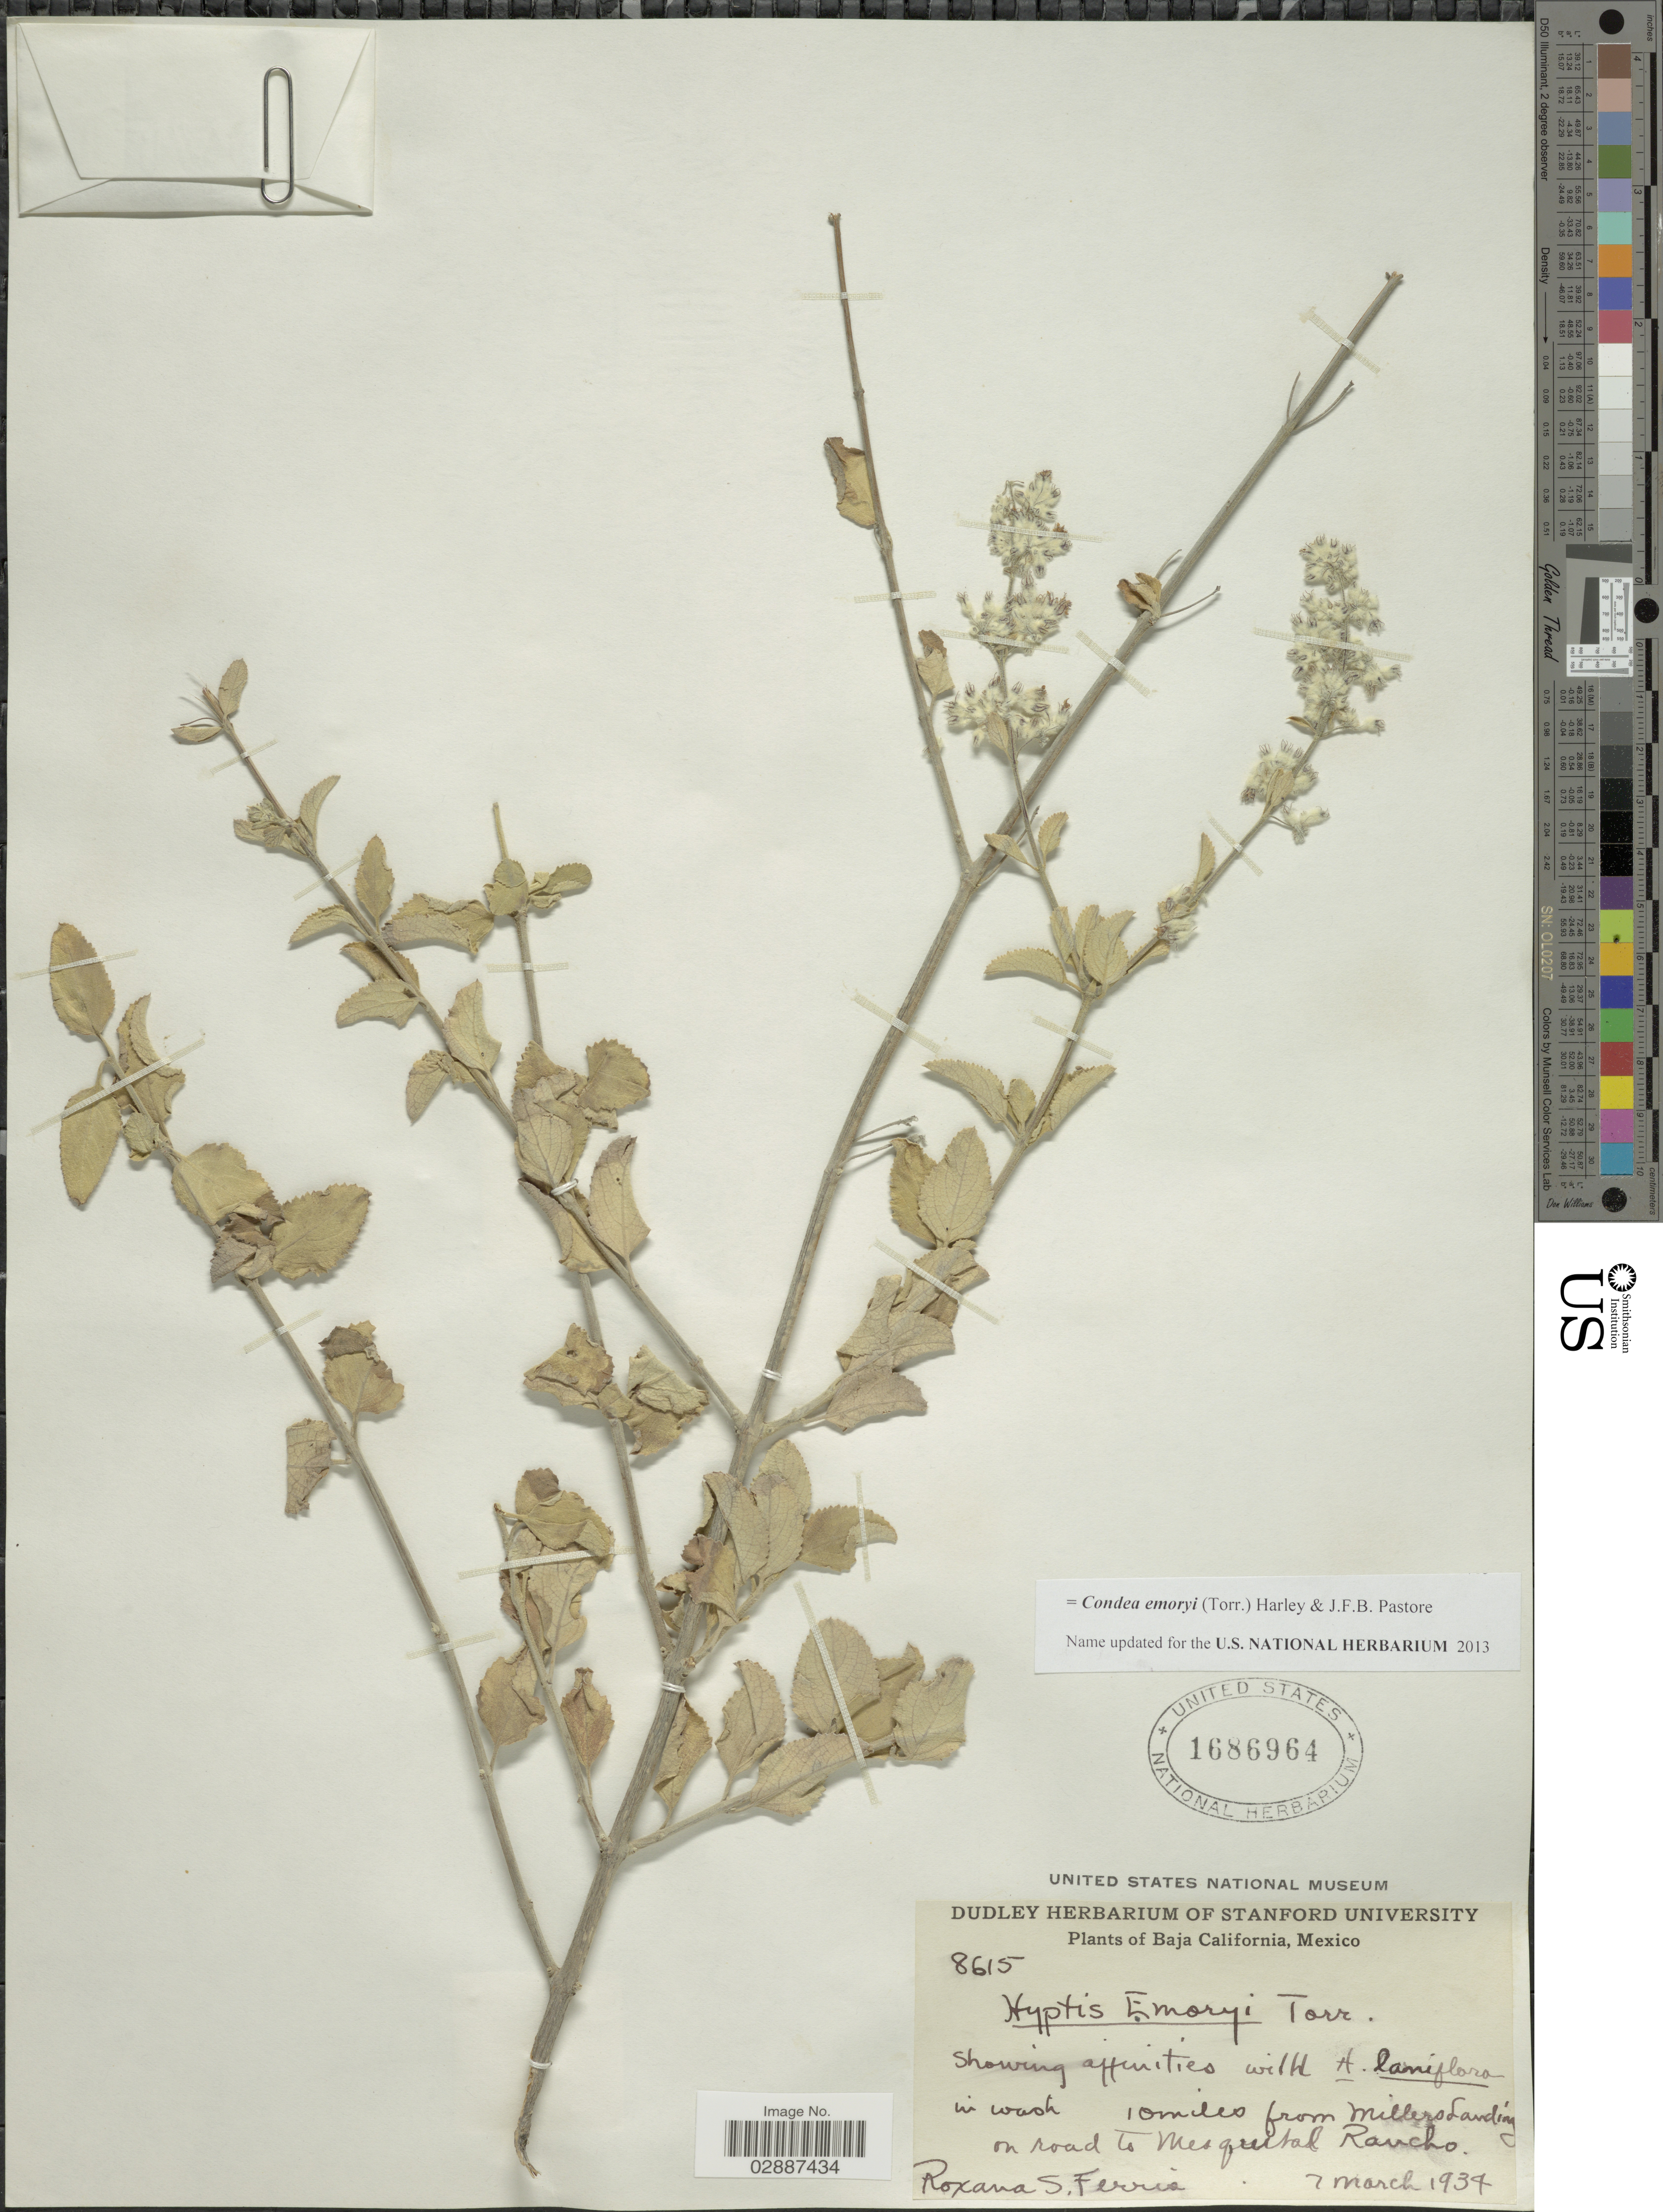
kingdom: Plantae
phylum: Tracheophyta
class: Magnoliopsida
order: Lamiales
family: Lamiaceae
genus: Condea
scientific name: Condea emoryi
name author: (Torr.) Harley & J.F.B. Pastore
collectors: R. S. Ferris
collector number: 8615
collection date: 1934-03-07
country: Mexico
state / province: Baja California Norte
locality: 10 miles from Millers Landing on road to Mesquital Rancho.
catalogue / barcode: US 1686964